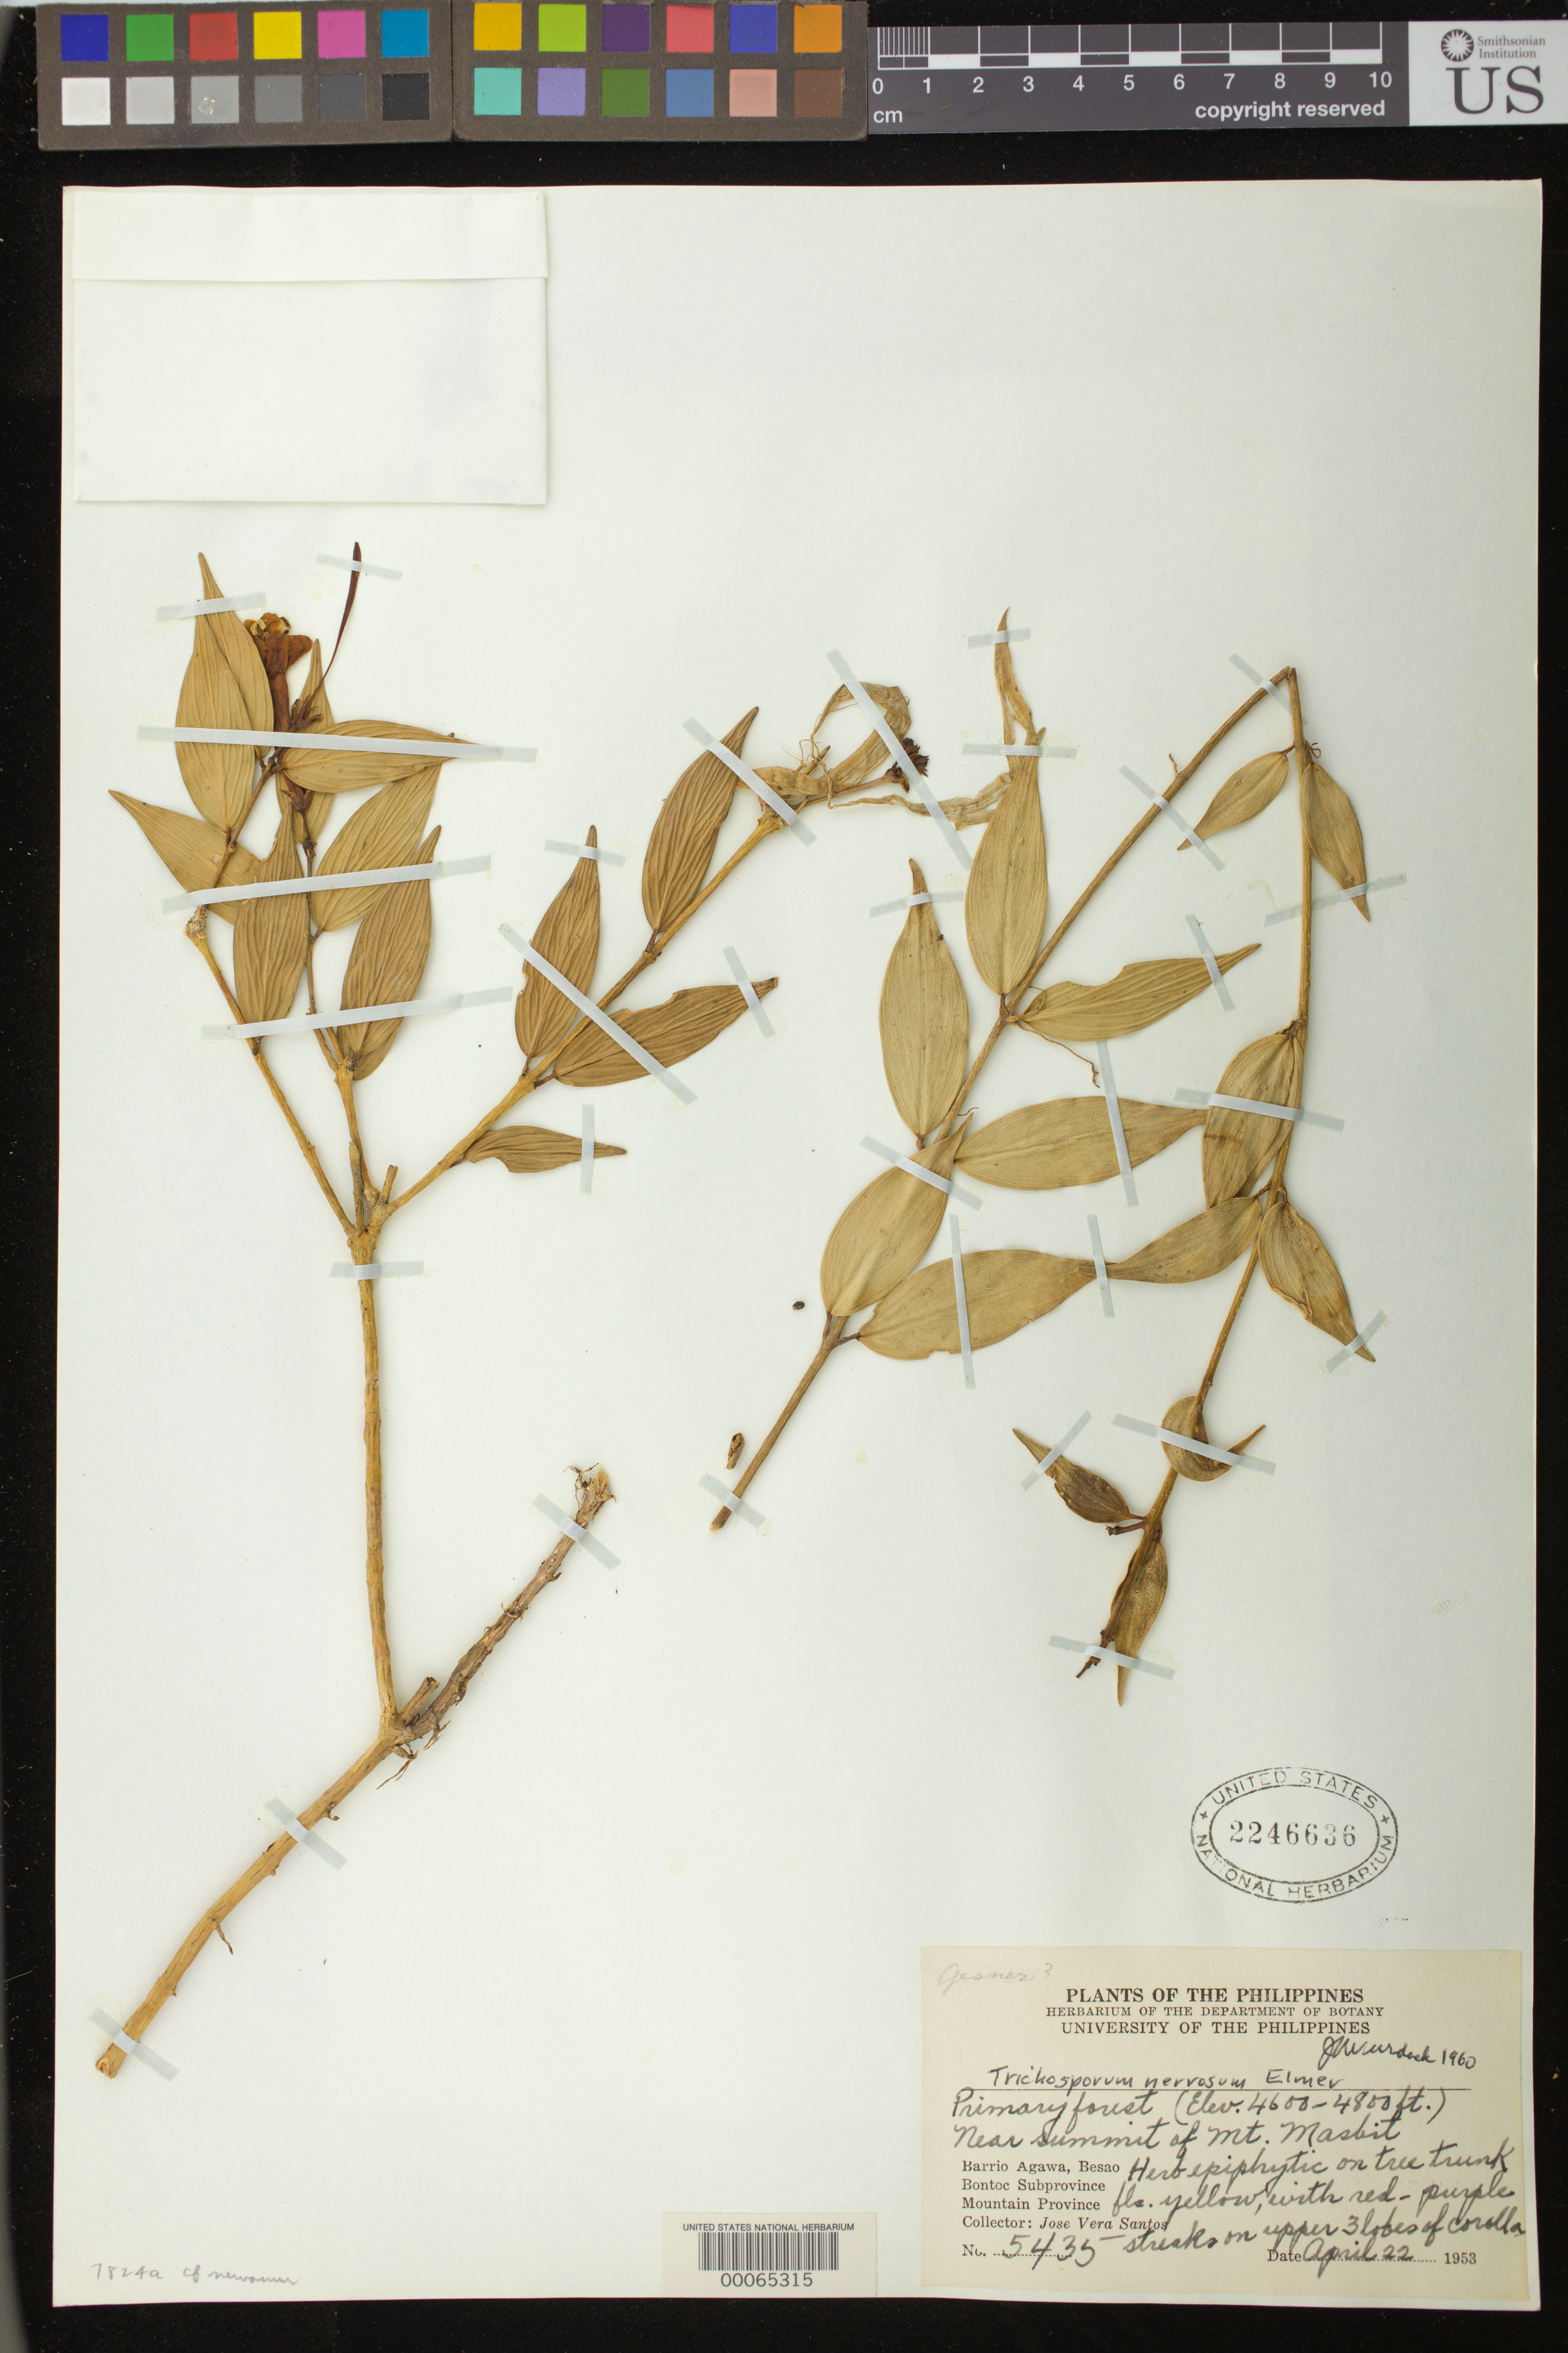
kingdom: Plantae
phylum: Tracheophyta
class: Magnoliopsida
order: Lamiales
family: Gesneriaceae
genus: Trichosporum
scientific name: Trichosporum nervosum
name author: Elmer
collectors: J. Santos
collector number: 5435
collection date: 1953-04-22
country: Philippines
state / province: Cordillera (Administrative Region)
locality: Barrio Agawa, Besao, Bontoc Subprovince, Mountain Province, near summit of Mt. Masbit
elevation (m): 1402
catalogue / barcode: US 2246636